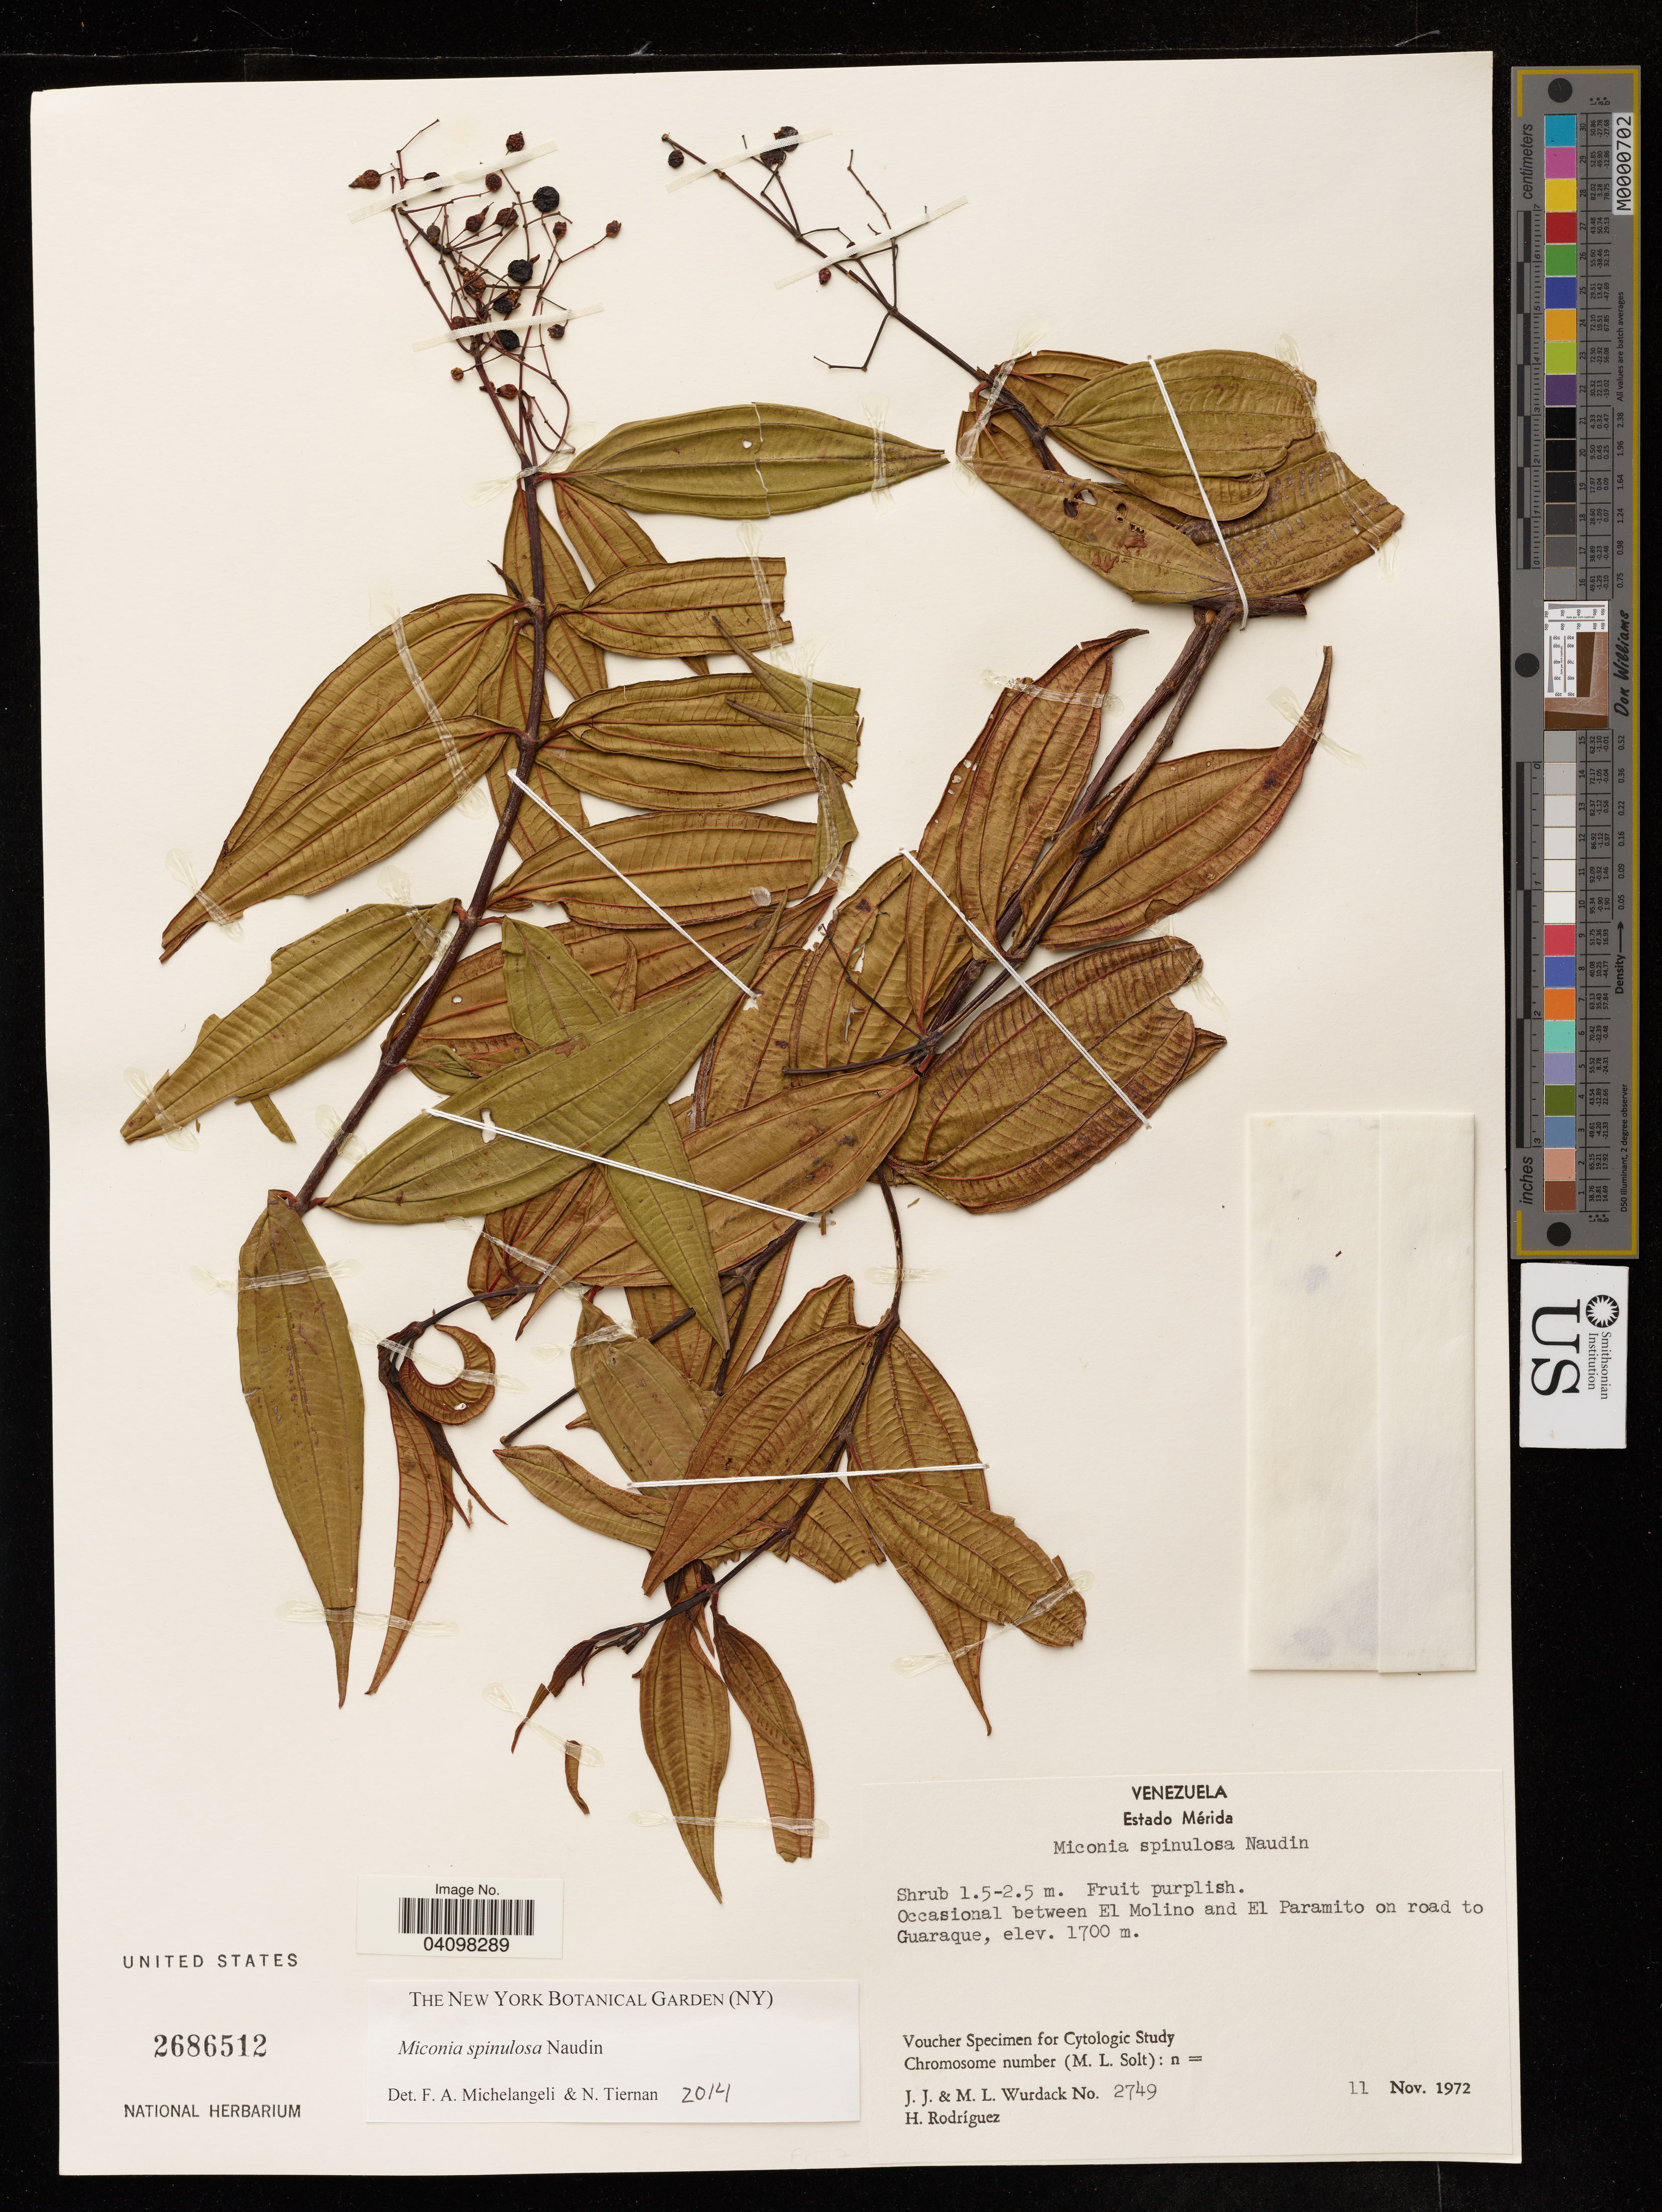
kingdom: Plantae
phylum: Tracheophyta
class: Magnoliopsida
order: Myrtales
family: Melastomataceae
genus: Miconia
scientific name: Miconia spinulosa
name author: Naudin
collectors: M. L. Wurdack & H. Rodríguez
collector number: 2749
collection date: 1972-11-11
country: Venezuela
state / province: Merida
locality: Estado Merída. Between El Molino and El Paramito on road to Guaraque.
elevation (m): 1700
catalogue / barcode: US 2686512